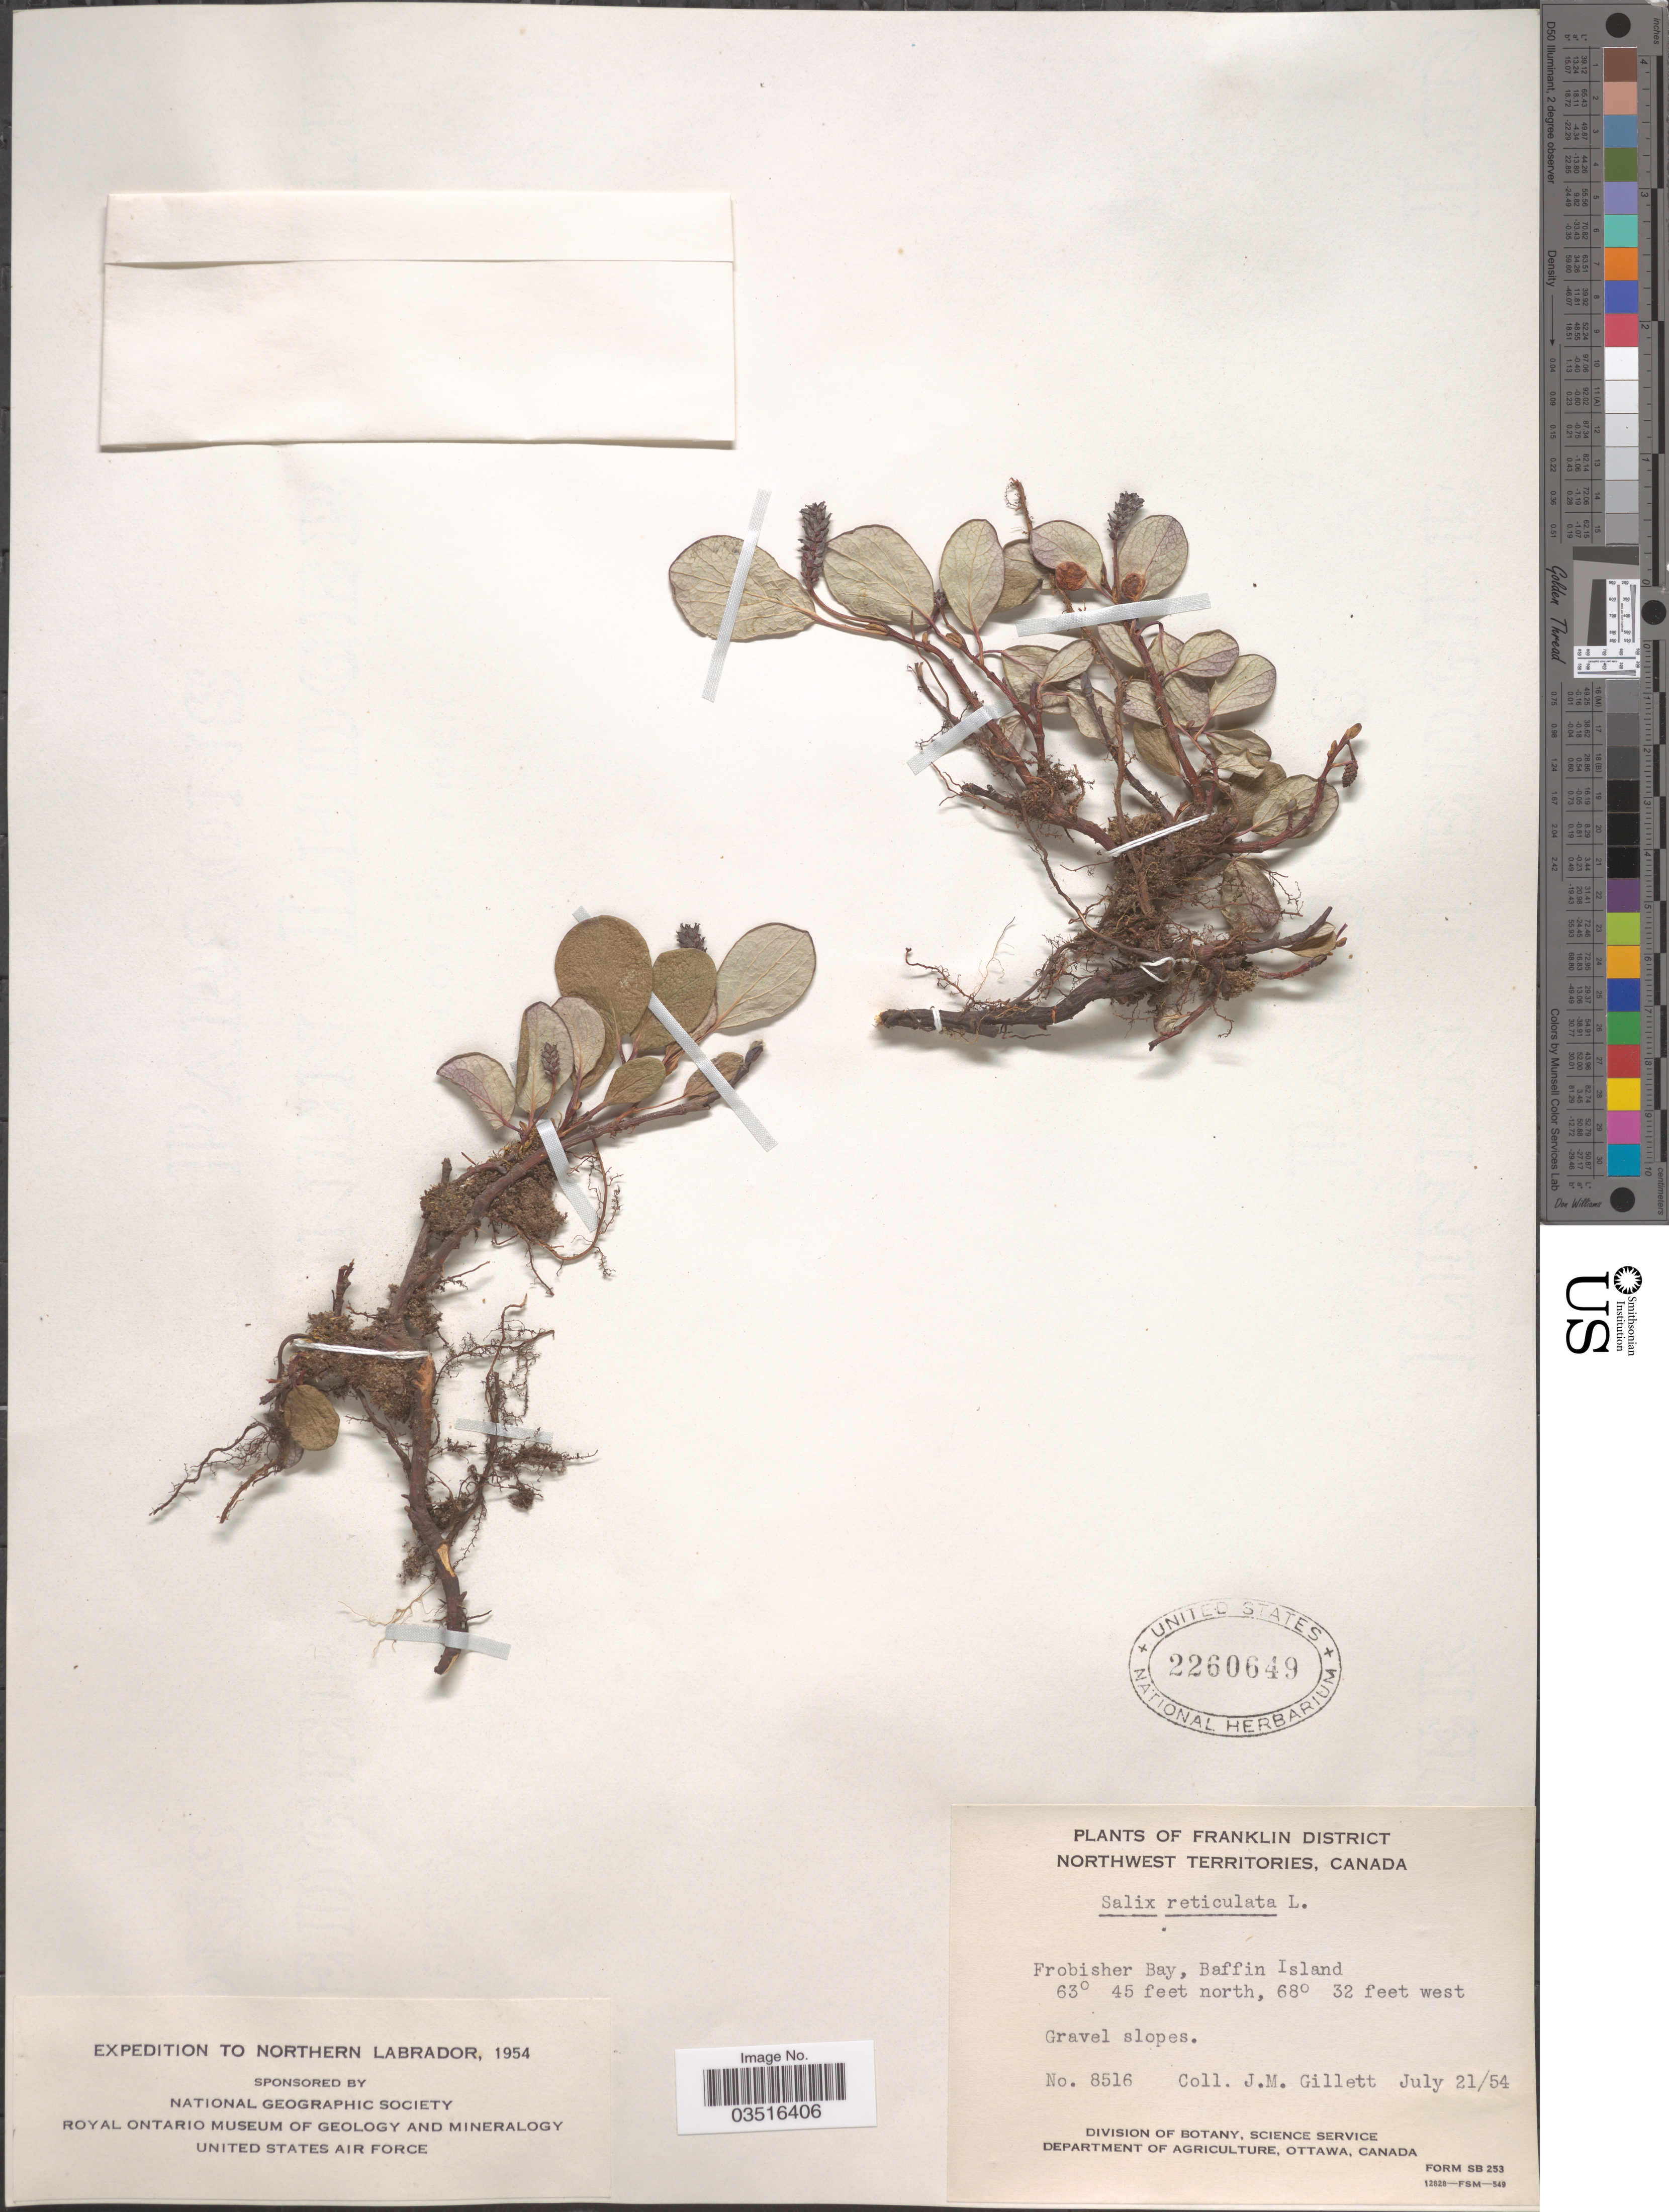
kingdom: Plantae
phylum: Tracheophyta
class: Magnoliopsida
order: Malpighiales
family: Salicaceae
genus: Salix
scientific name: Salix reticulata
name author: L.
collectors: J. M. Gillett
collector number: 8516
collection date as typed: Transcribed d/m/y: 21/7/54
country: Canada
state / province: Northwest Territories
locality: Franklin District. Frobisher Bay, Baffin Island.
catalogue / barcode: US 2260649